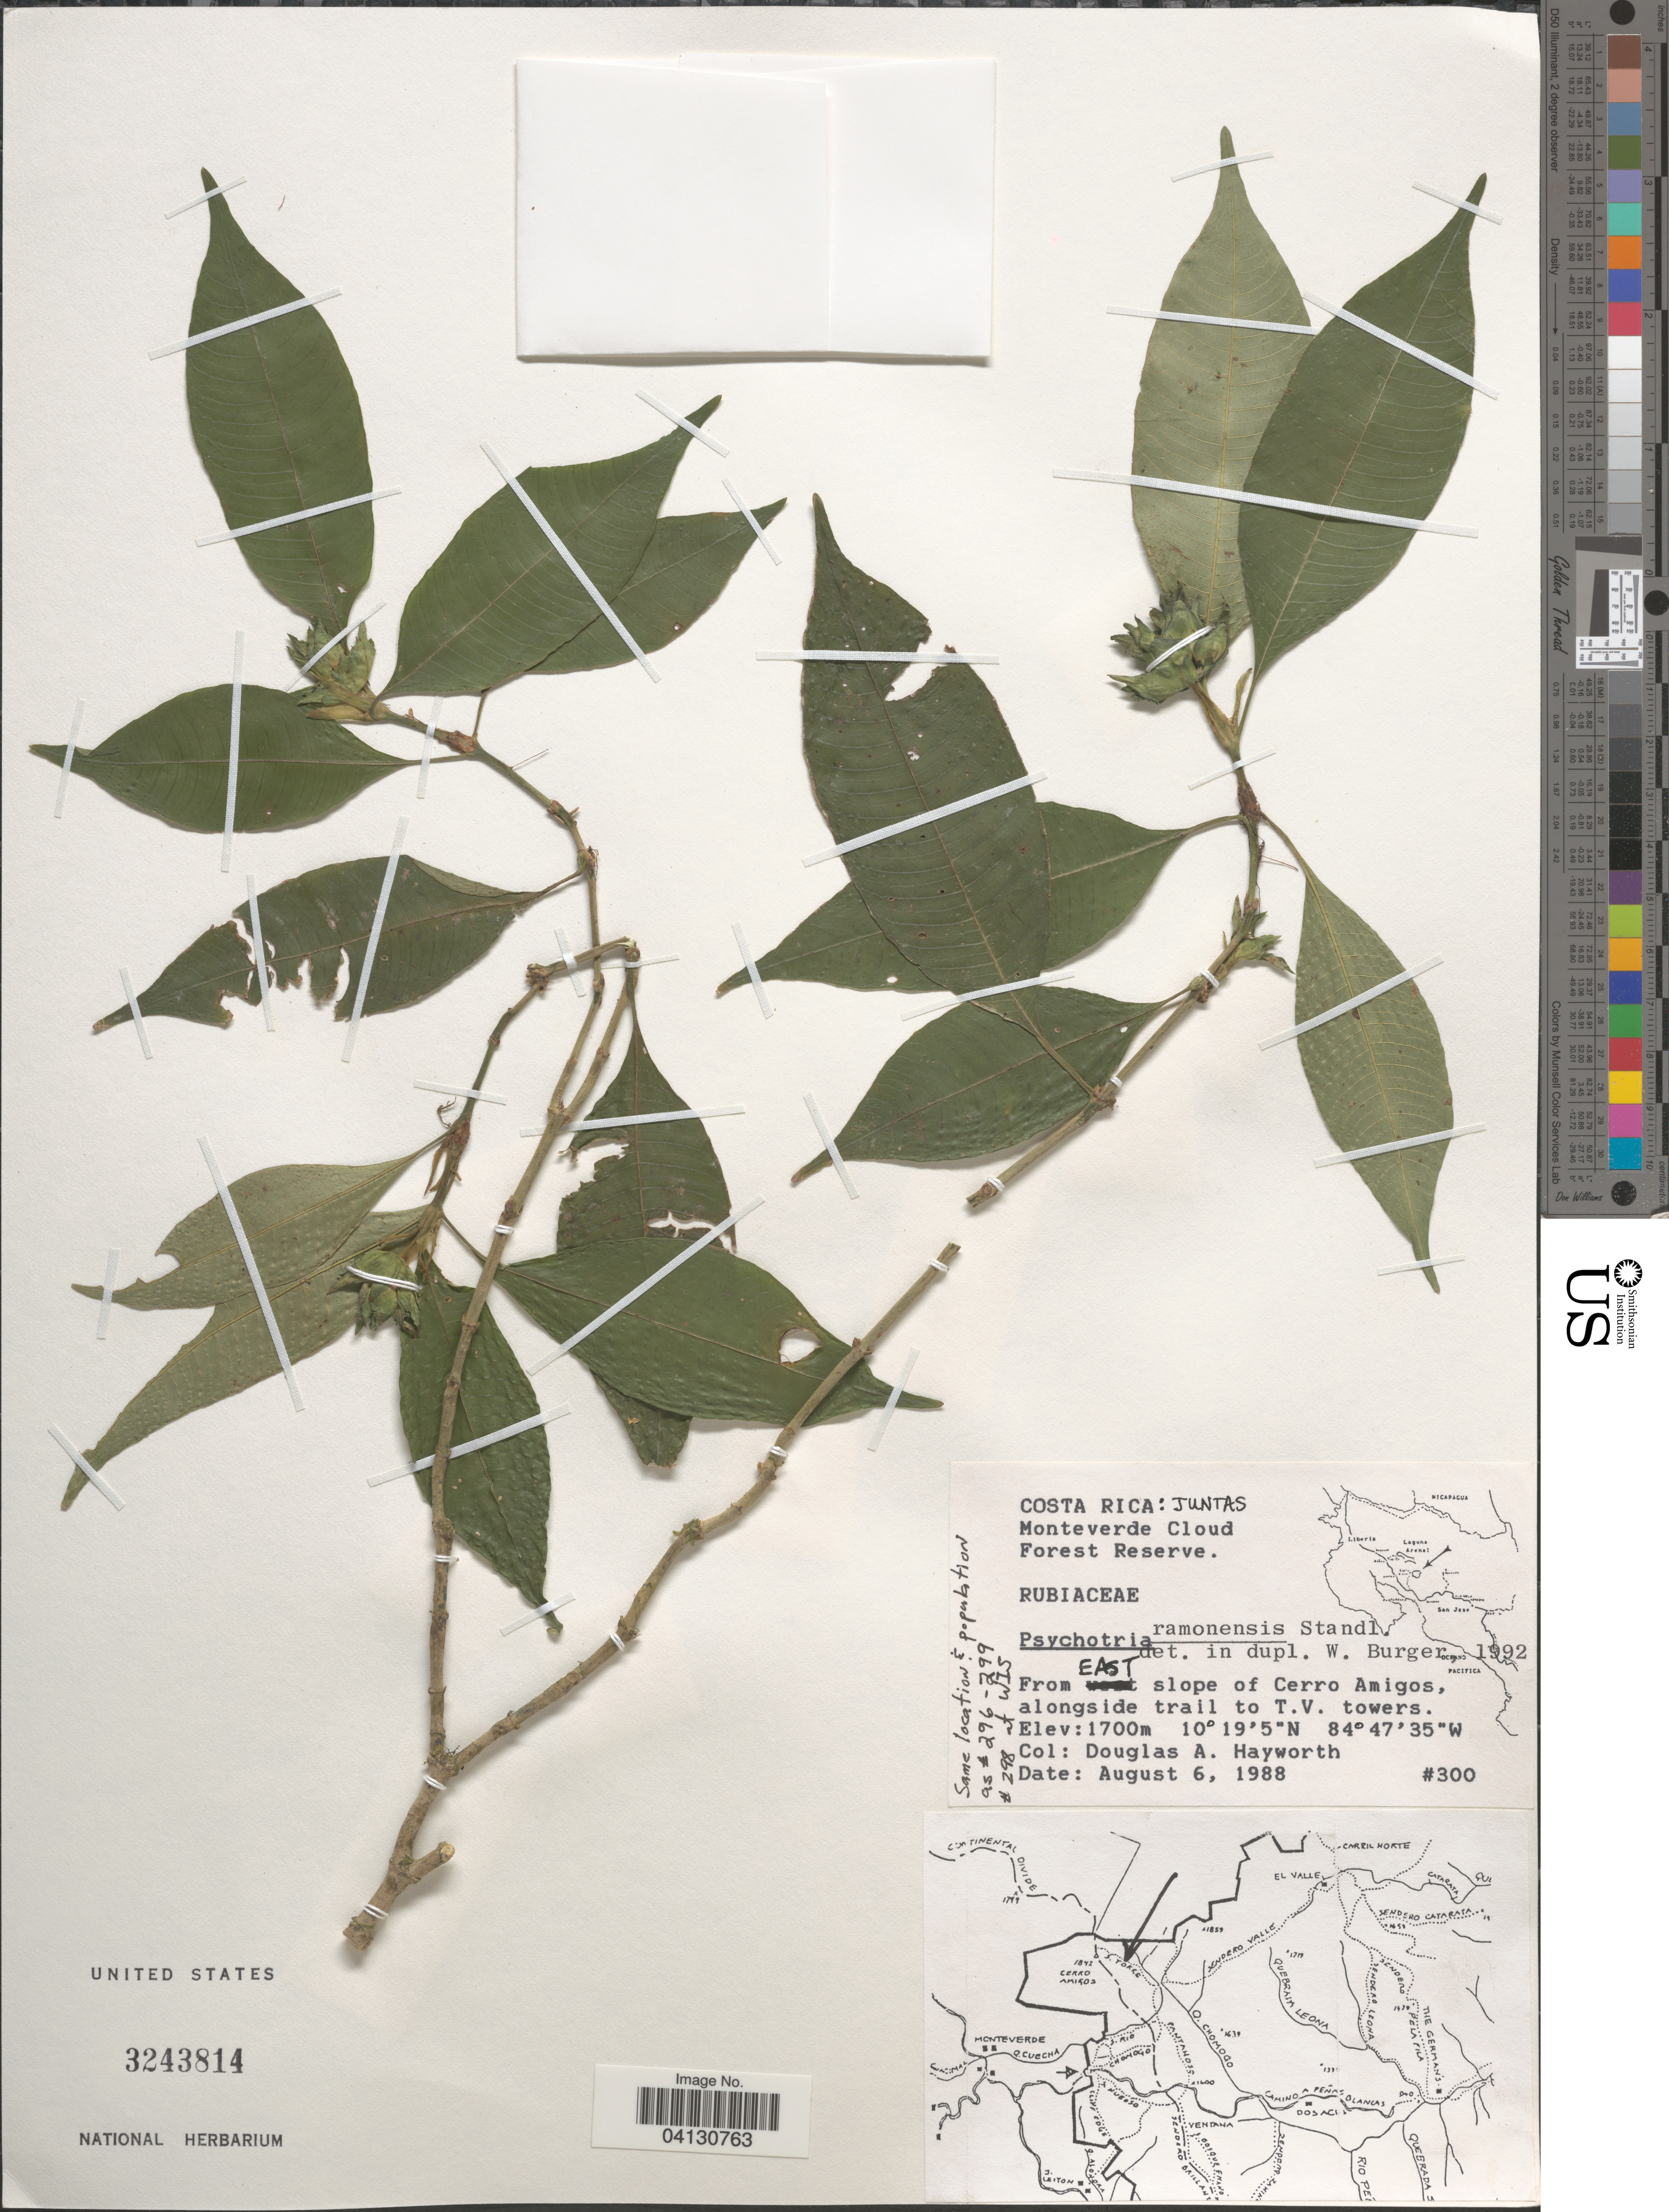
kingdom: Plantae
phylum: Tracheophyta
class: Magnoliopsida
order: Gentianales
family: Rubiaceae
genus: Psychotria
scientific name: Psychotria ramonensis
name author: Standl.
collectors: D. Hayworth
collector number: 300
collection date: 1988-08-06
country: Costa Rica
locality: Juntas. Monteverde Cloud. Forest Reserve. From East slope of Cerro Amigos, alongside trail to T.V. towers.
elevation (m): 1700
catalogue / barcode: US 3243814